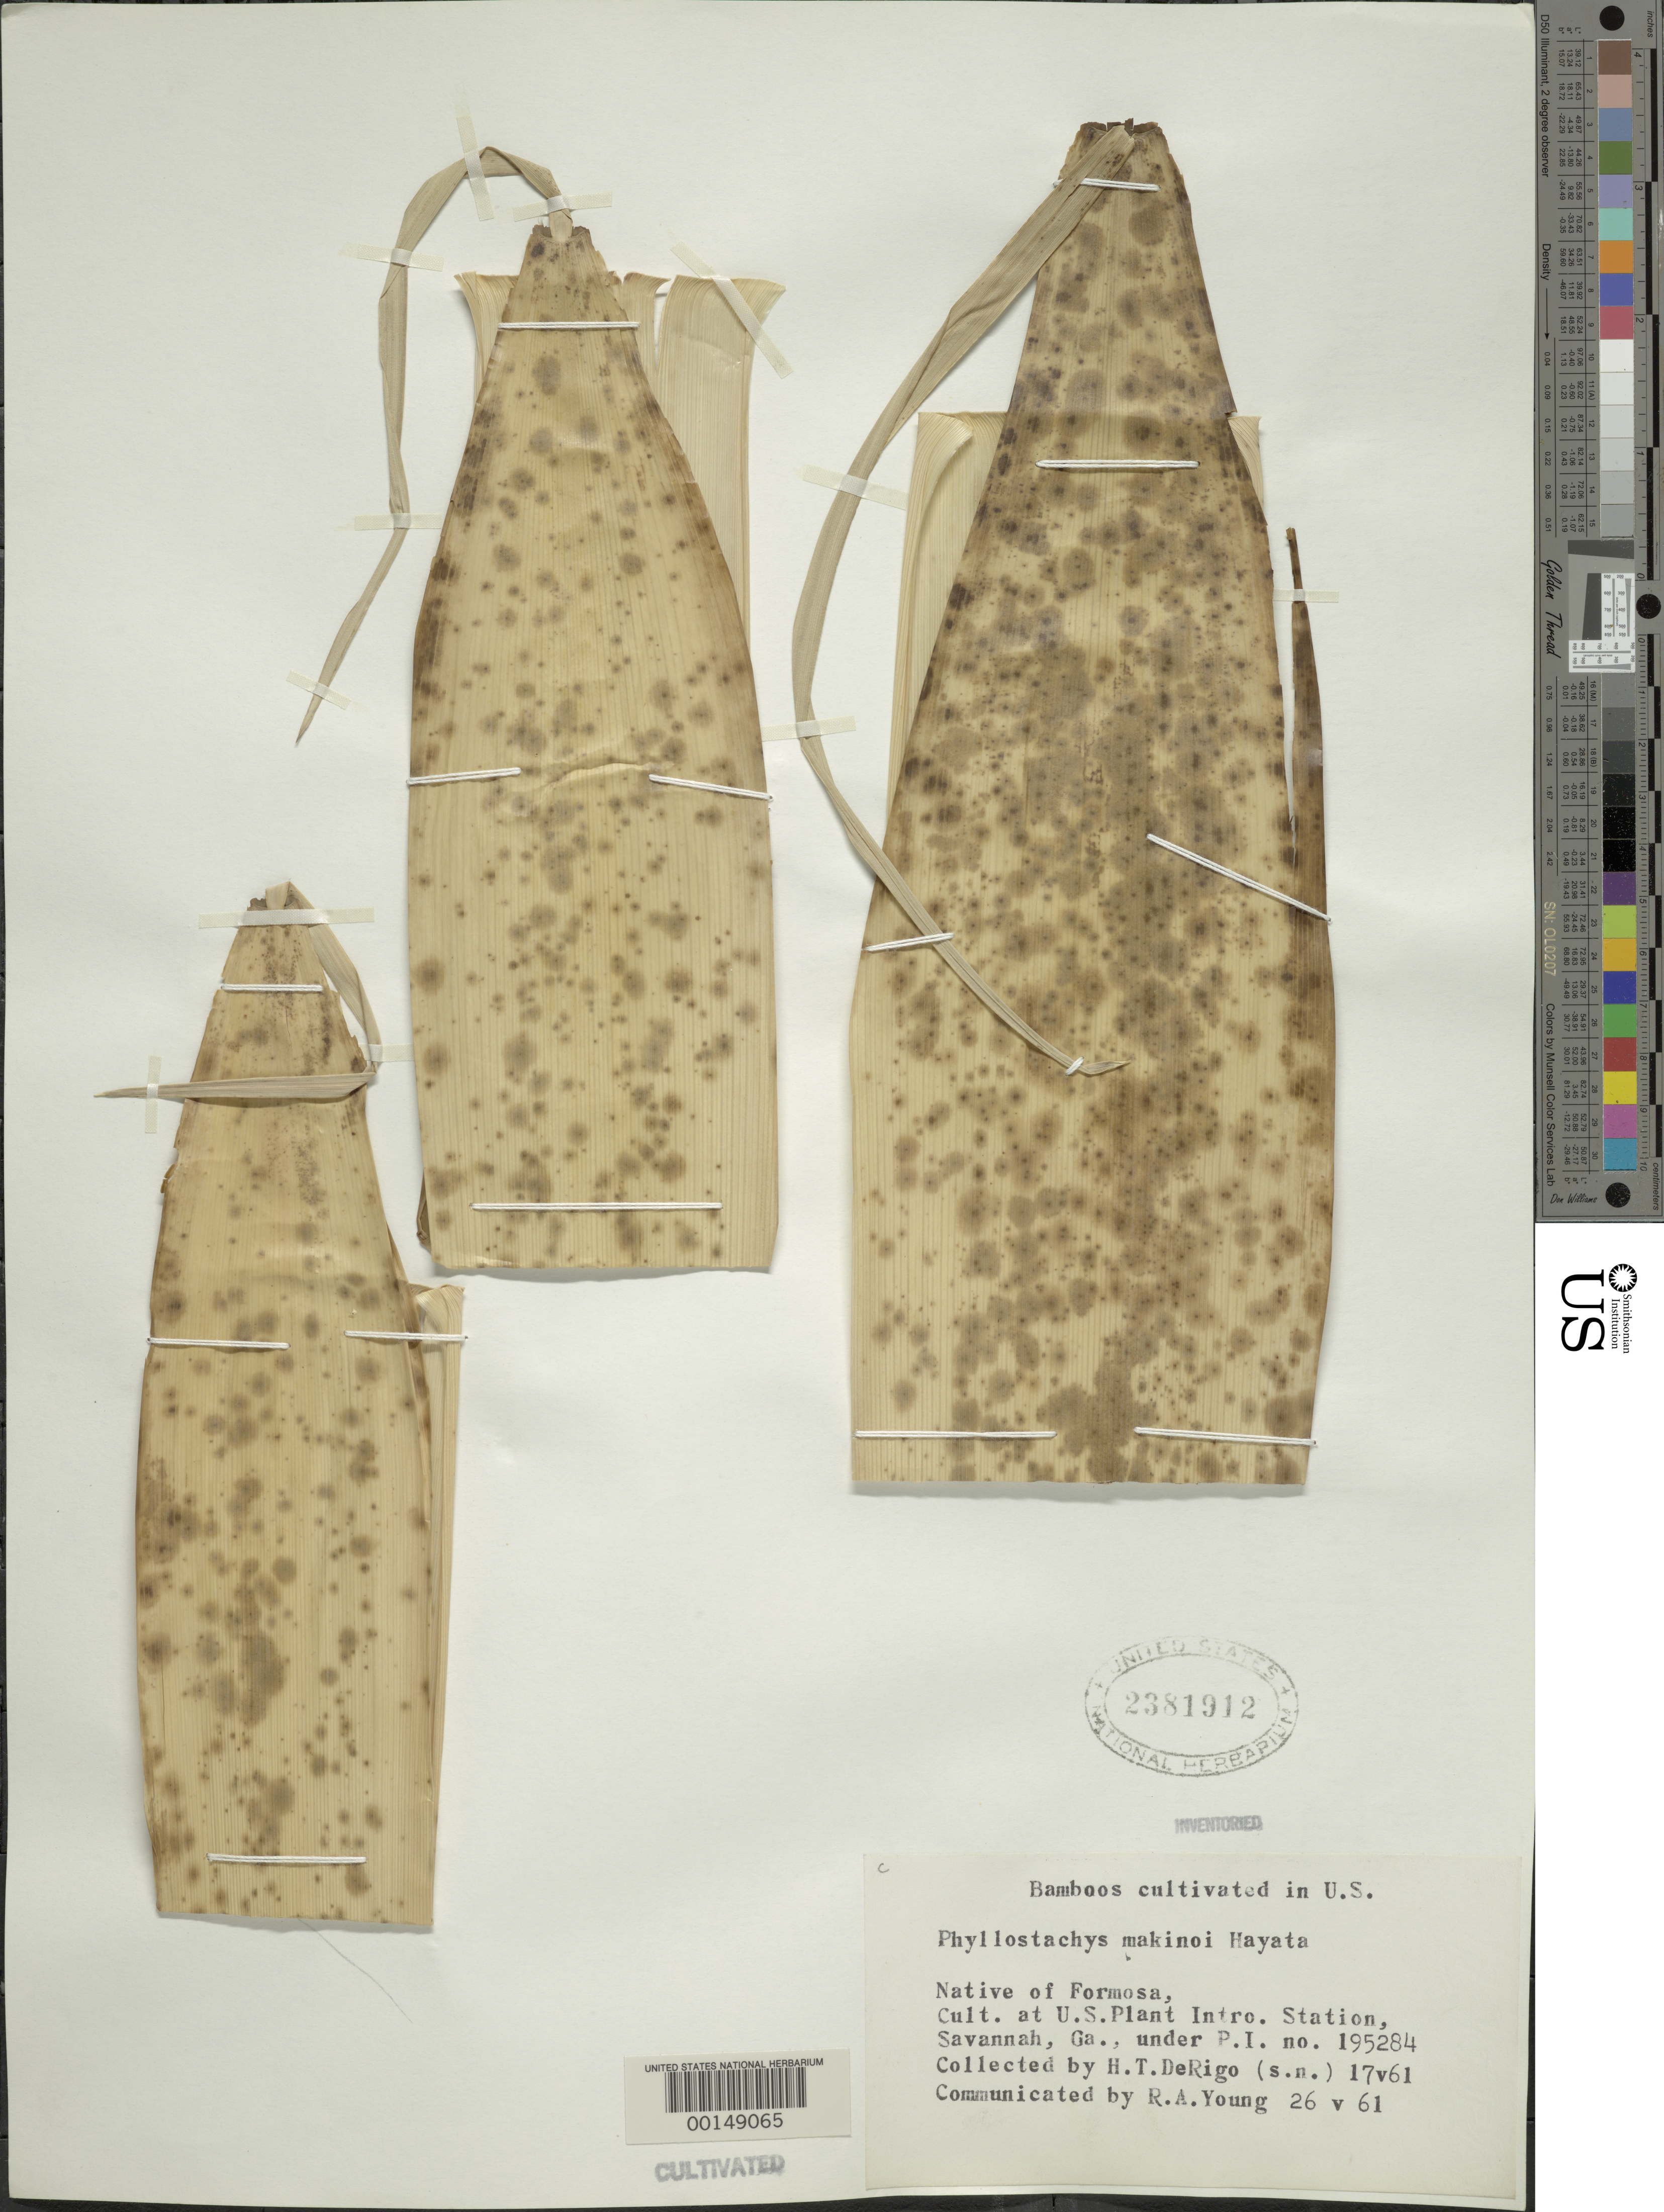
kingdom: Plantae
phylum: Tracheophyta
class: Liliopsida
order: Poales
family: Poaceae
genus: Phyllostachys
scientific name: Phyllostachys makinoi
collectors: H. Derigo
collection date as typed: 17 May 1961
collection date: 1961-05-17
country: United States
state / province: Georgia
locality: Savannah, usda p.i. garden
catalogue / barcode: US 2381912